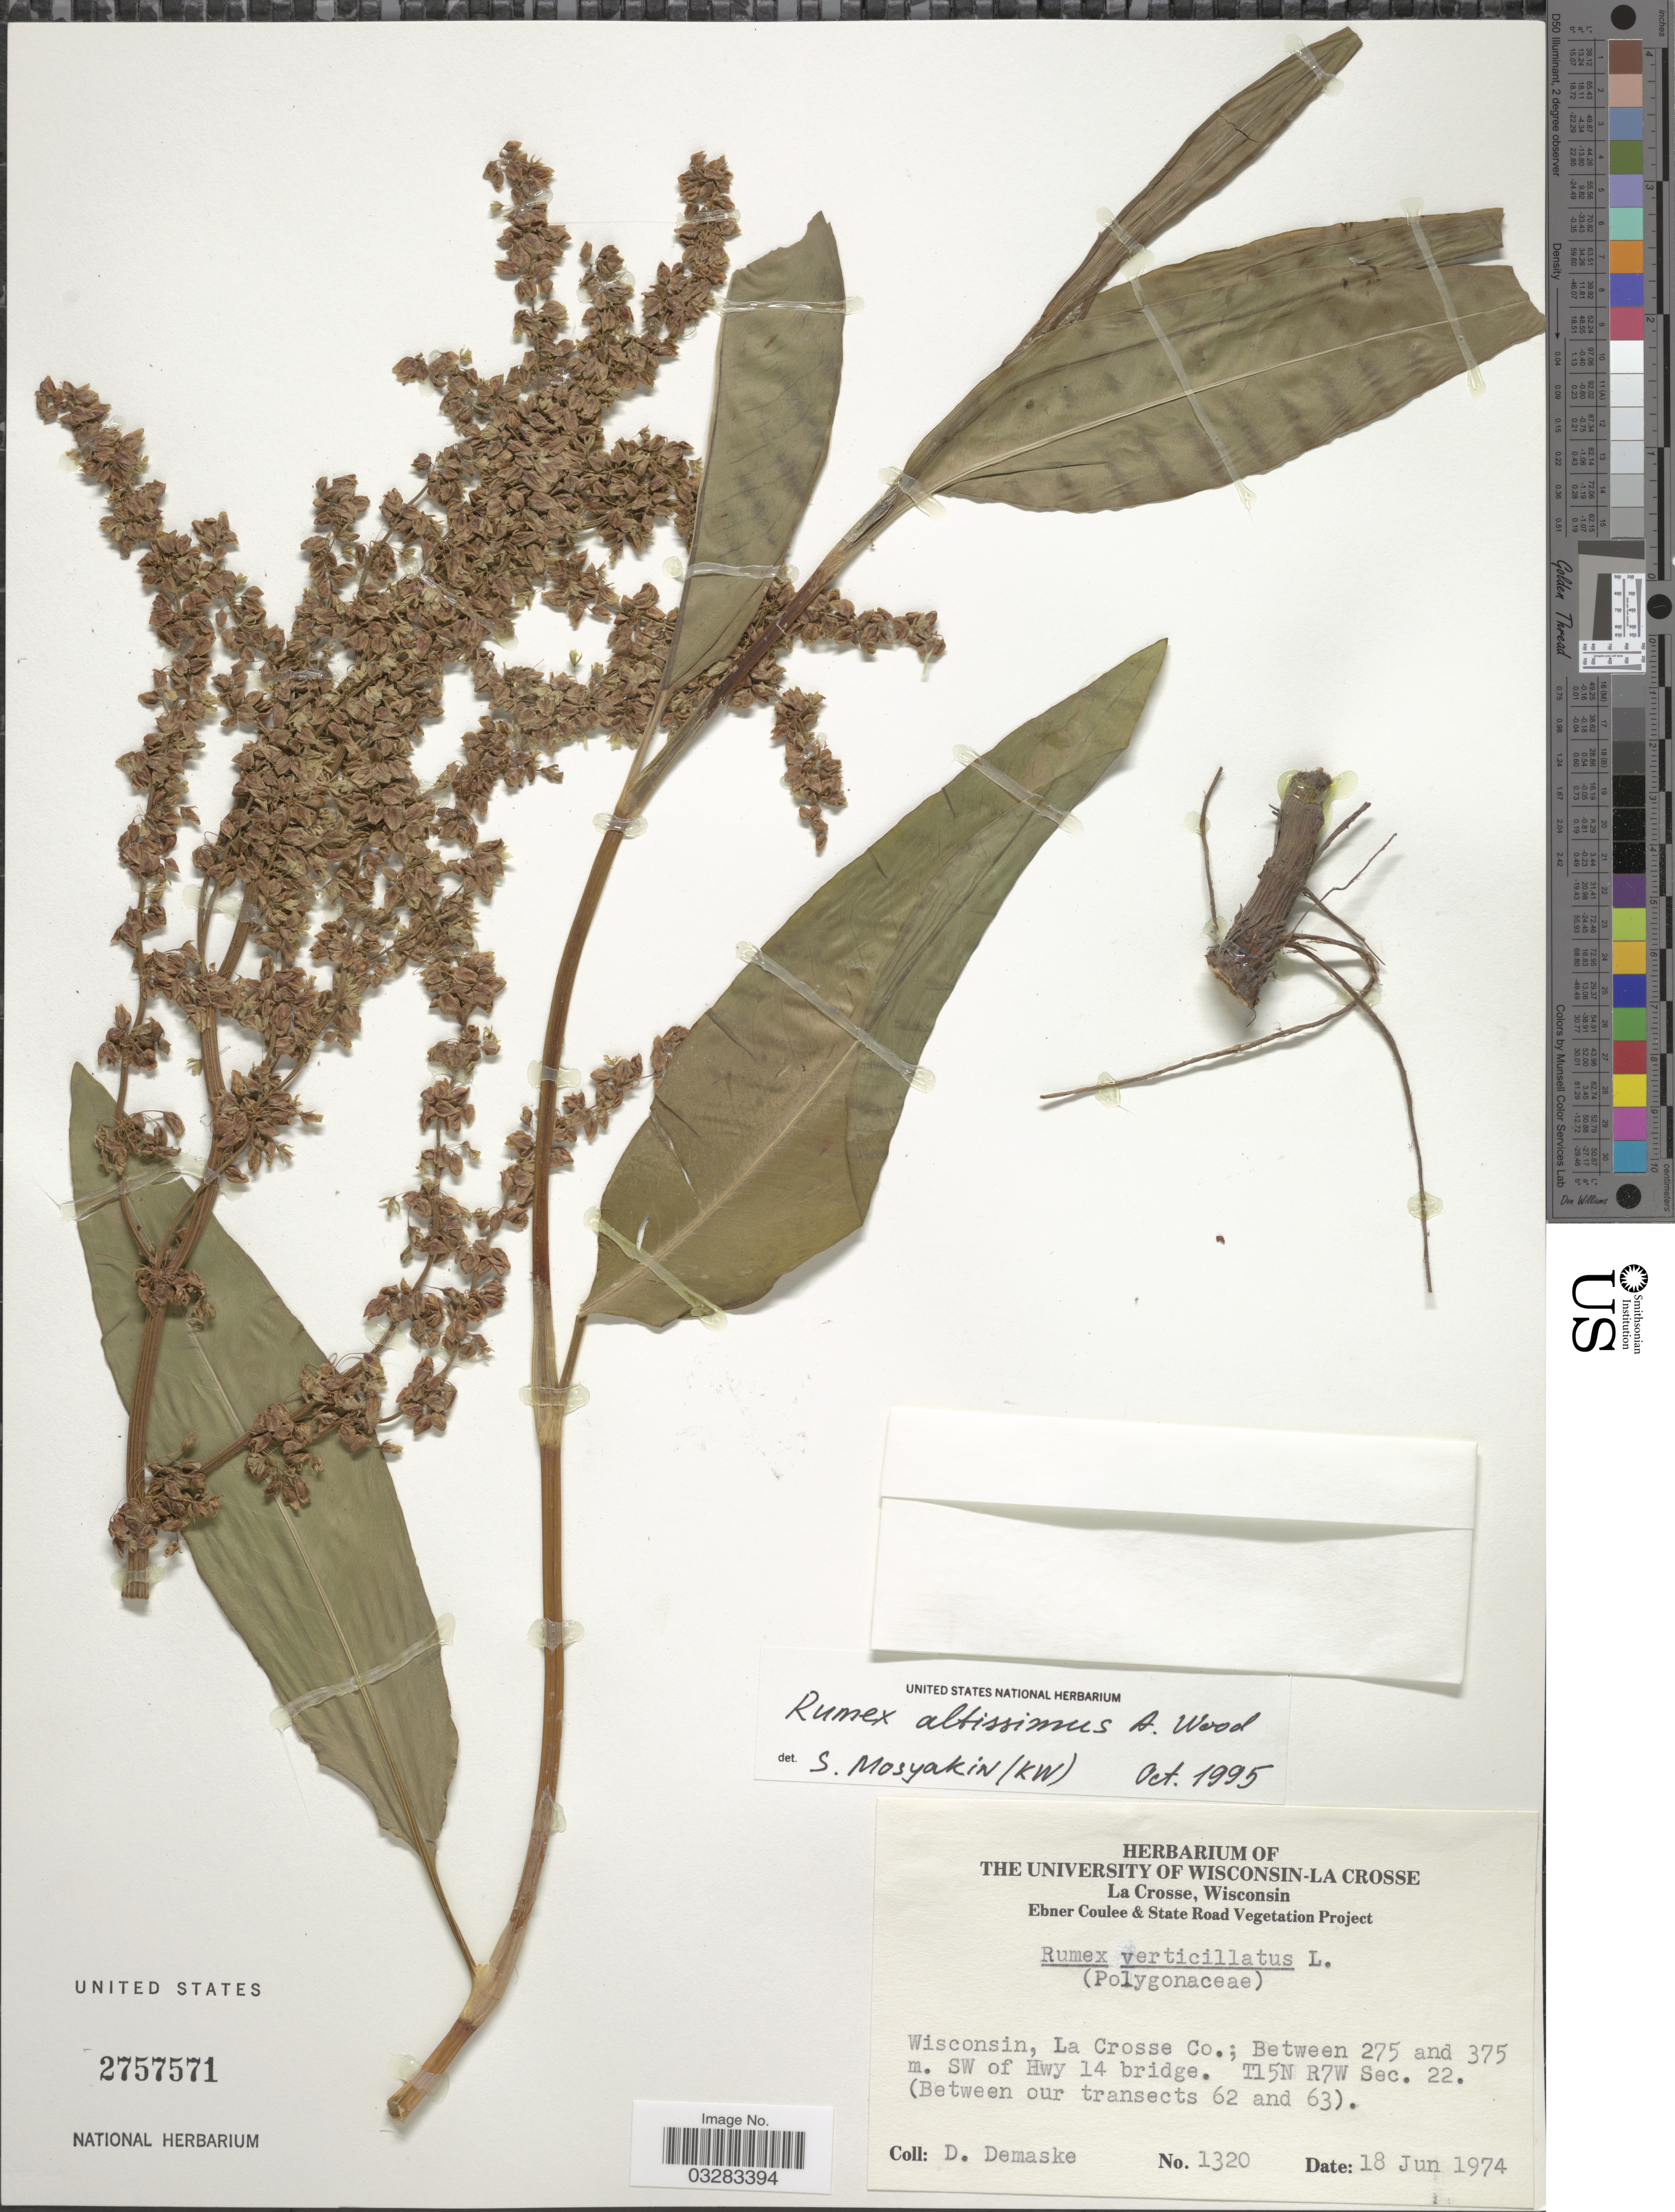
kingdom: Plantae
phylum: Tracheophyta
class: Magnoliopsida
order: Caryophyllales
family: Polygonaceae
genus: Rumex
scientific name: Rumex altissimus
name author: Alph. Wood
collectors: D. Demaske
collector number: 1320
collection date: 1974-06-18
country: United States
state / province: Wisconsin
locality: La Crosse Co.; Between 275 and 375 m. SW of Hwy 14 bridge. T15N R7W Sec. 22. (Between our transects 62 and 63).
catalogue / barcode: US 2757571